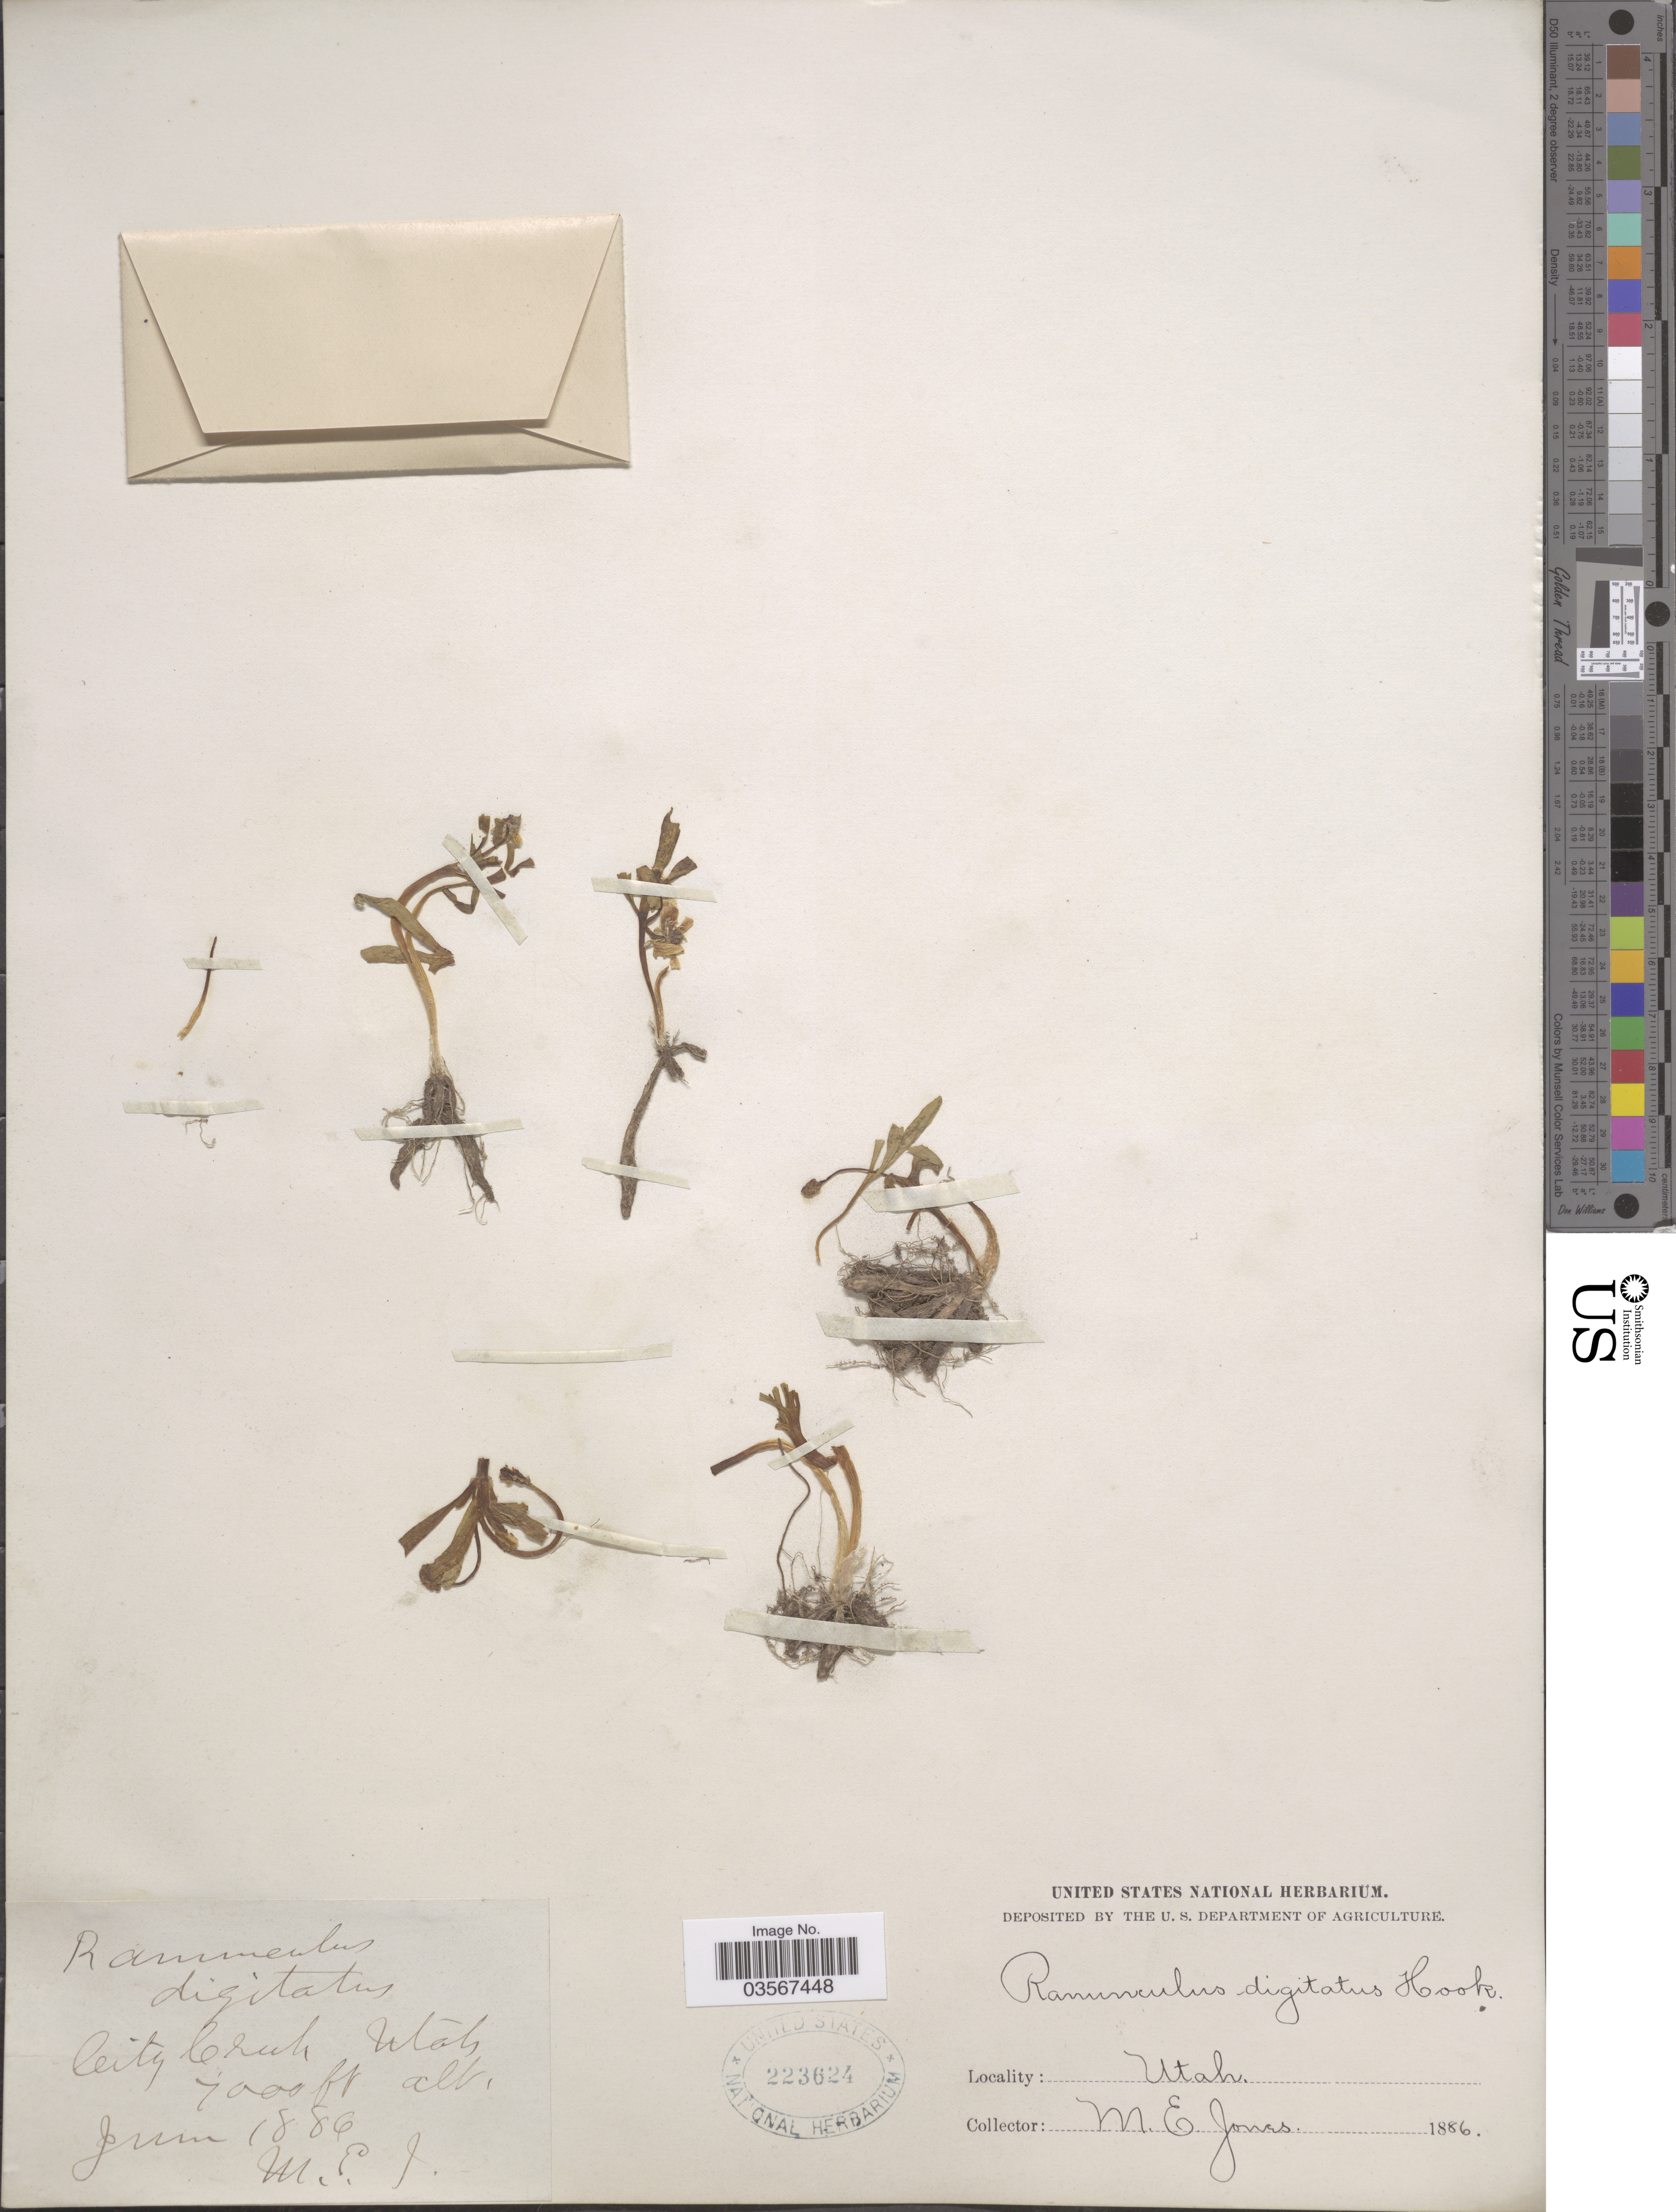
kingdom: Plantae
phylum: Tracheophyta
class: Magnoliopsida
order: Ranunculales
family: Ranunculaceae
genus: Ranunculus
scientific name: Ranunculus jovis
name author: A. Nelson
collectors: M. E. Jones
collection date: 1886-06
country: United States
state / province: Utah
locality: City Creek.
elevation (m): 2134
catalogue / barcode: US 223624